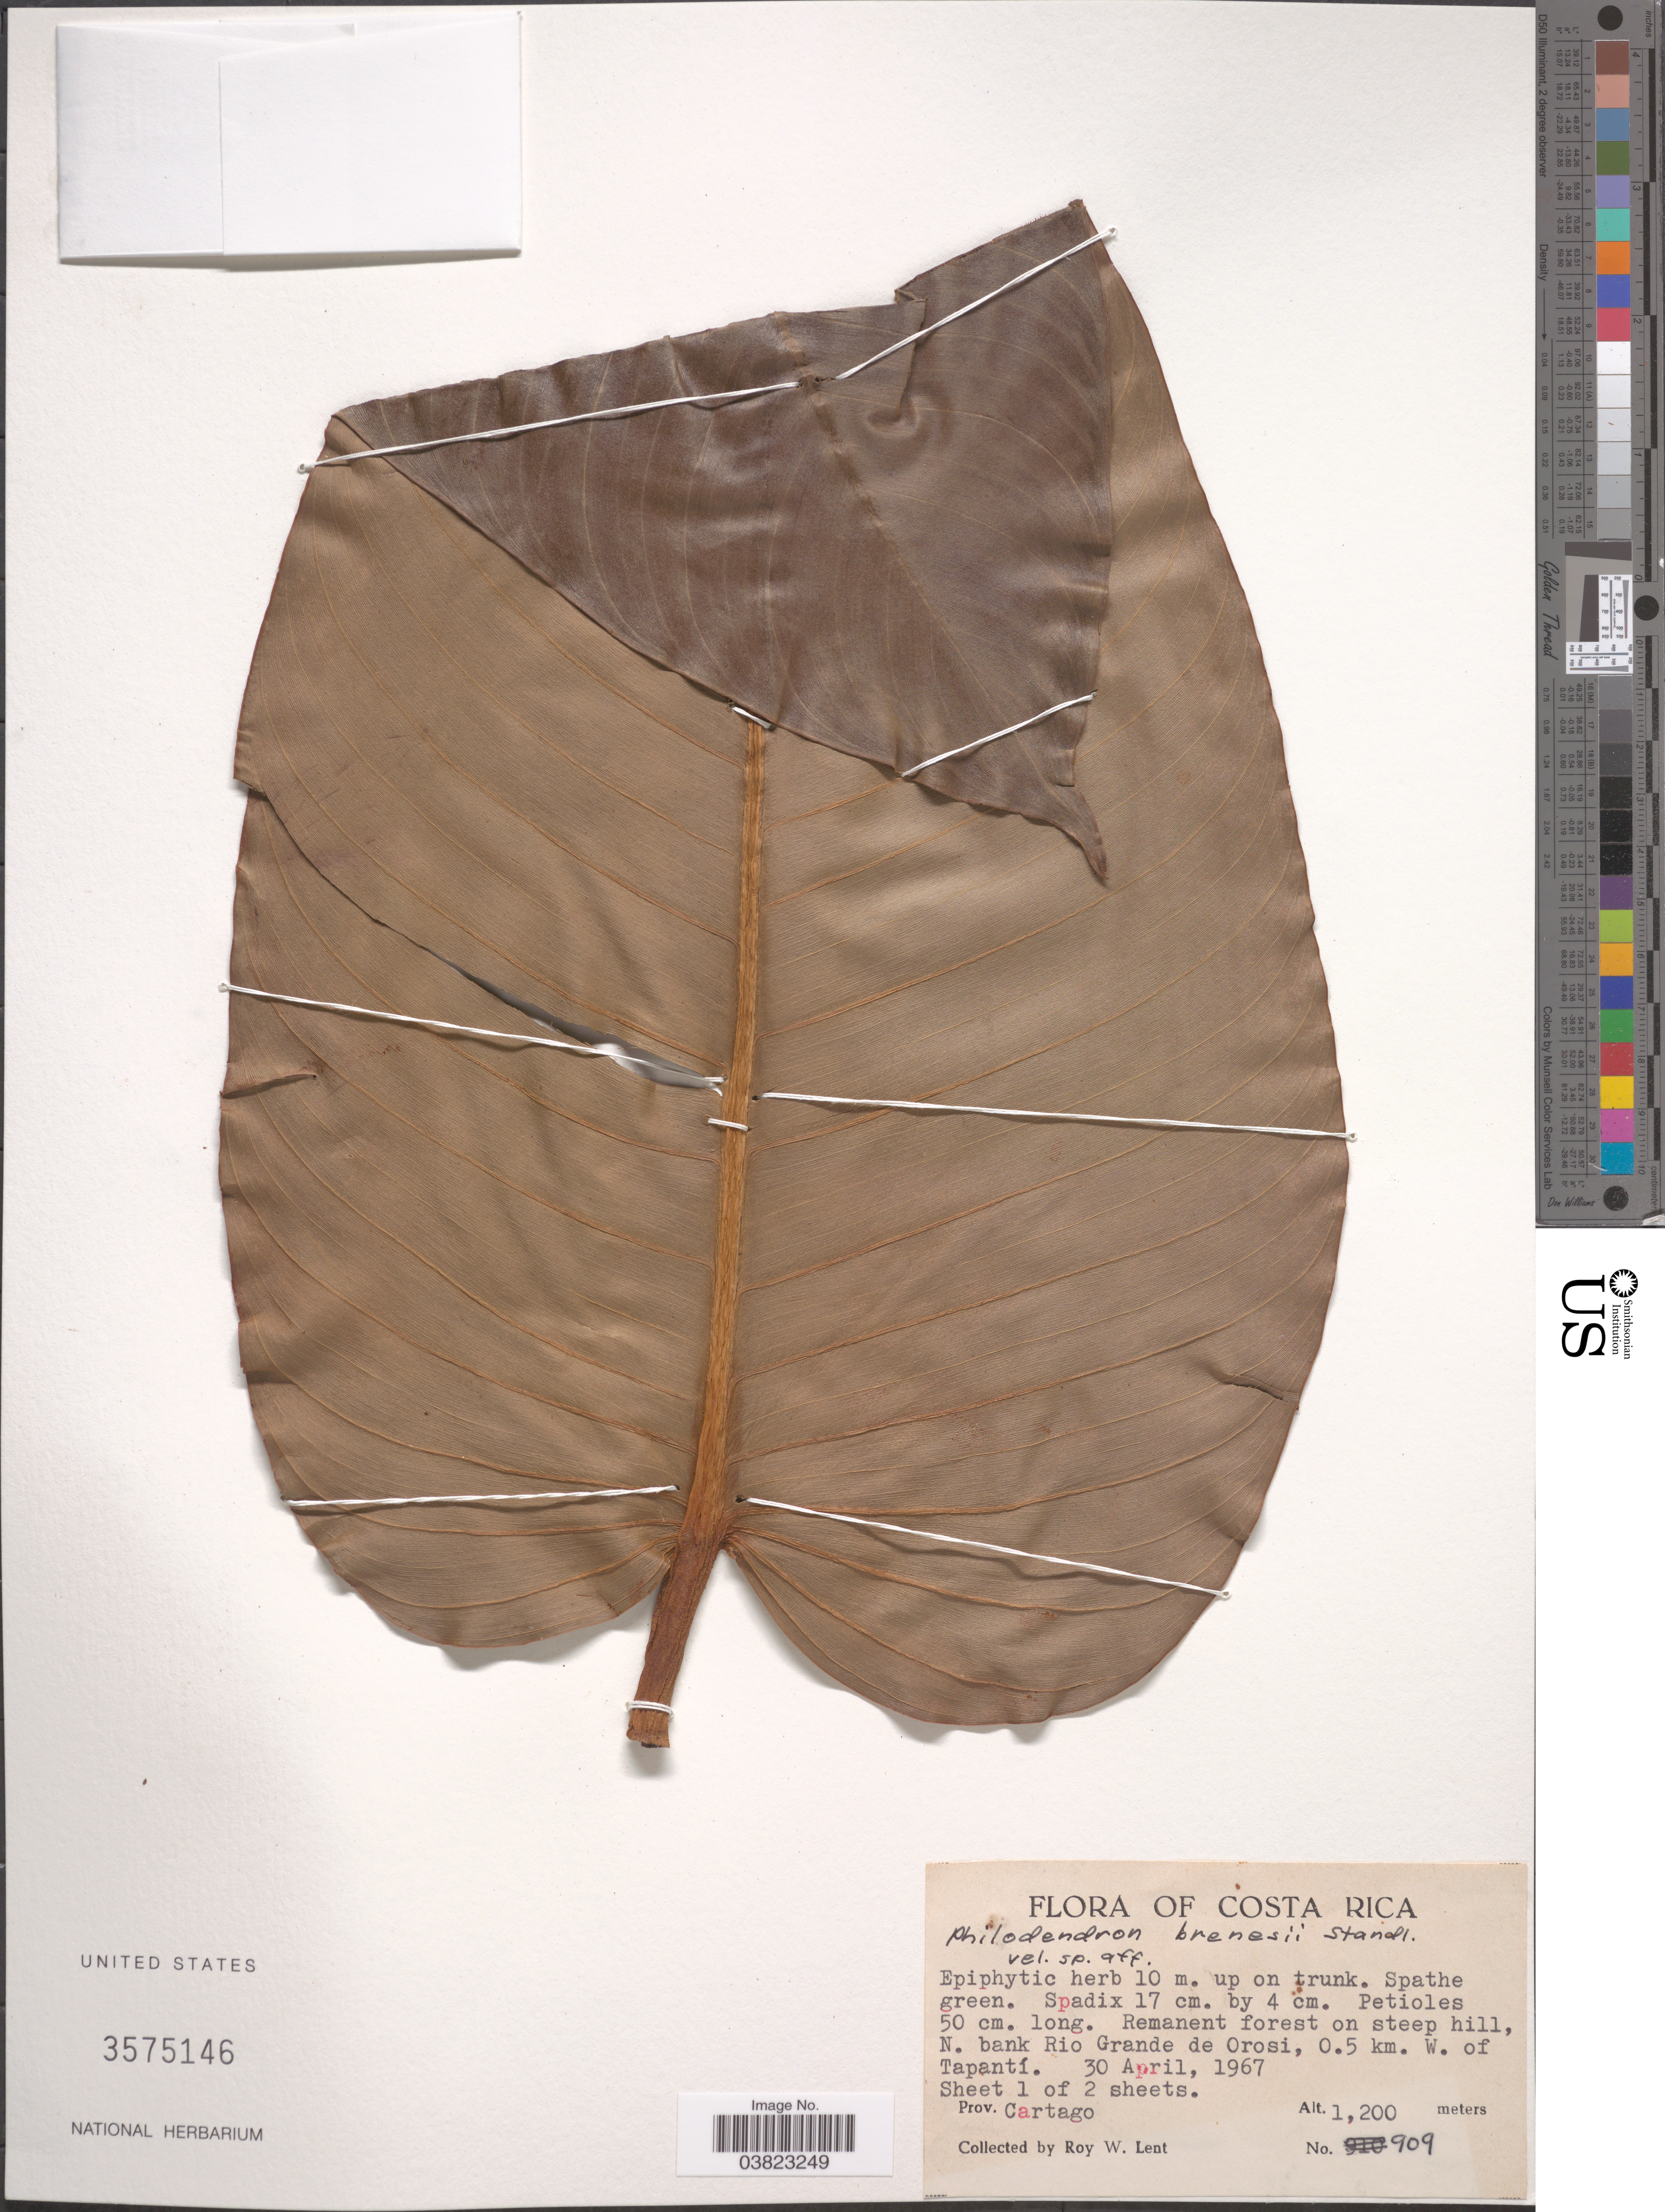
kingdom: Plantae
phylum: Tracheophyta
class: Liliopsida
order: Alismatales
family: Araceae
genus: Philodendron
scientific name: Philodendron brenesii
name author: Standl.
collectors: R. W. Lent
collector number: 909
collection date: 1967-04-30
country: Costa Rica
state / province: Cartago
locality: N. bank Rio Grande de Orosi, 0.5 km. W. of Tapantí.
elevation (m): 1200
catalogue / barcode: US 3575146